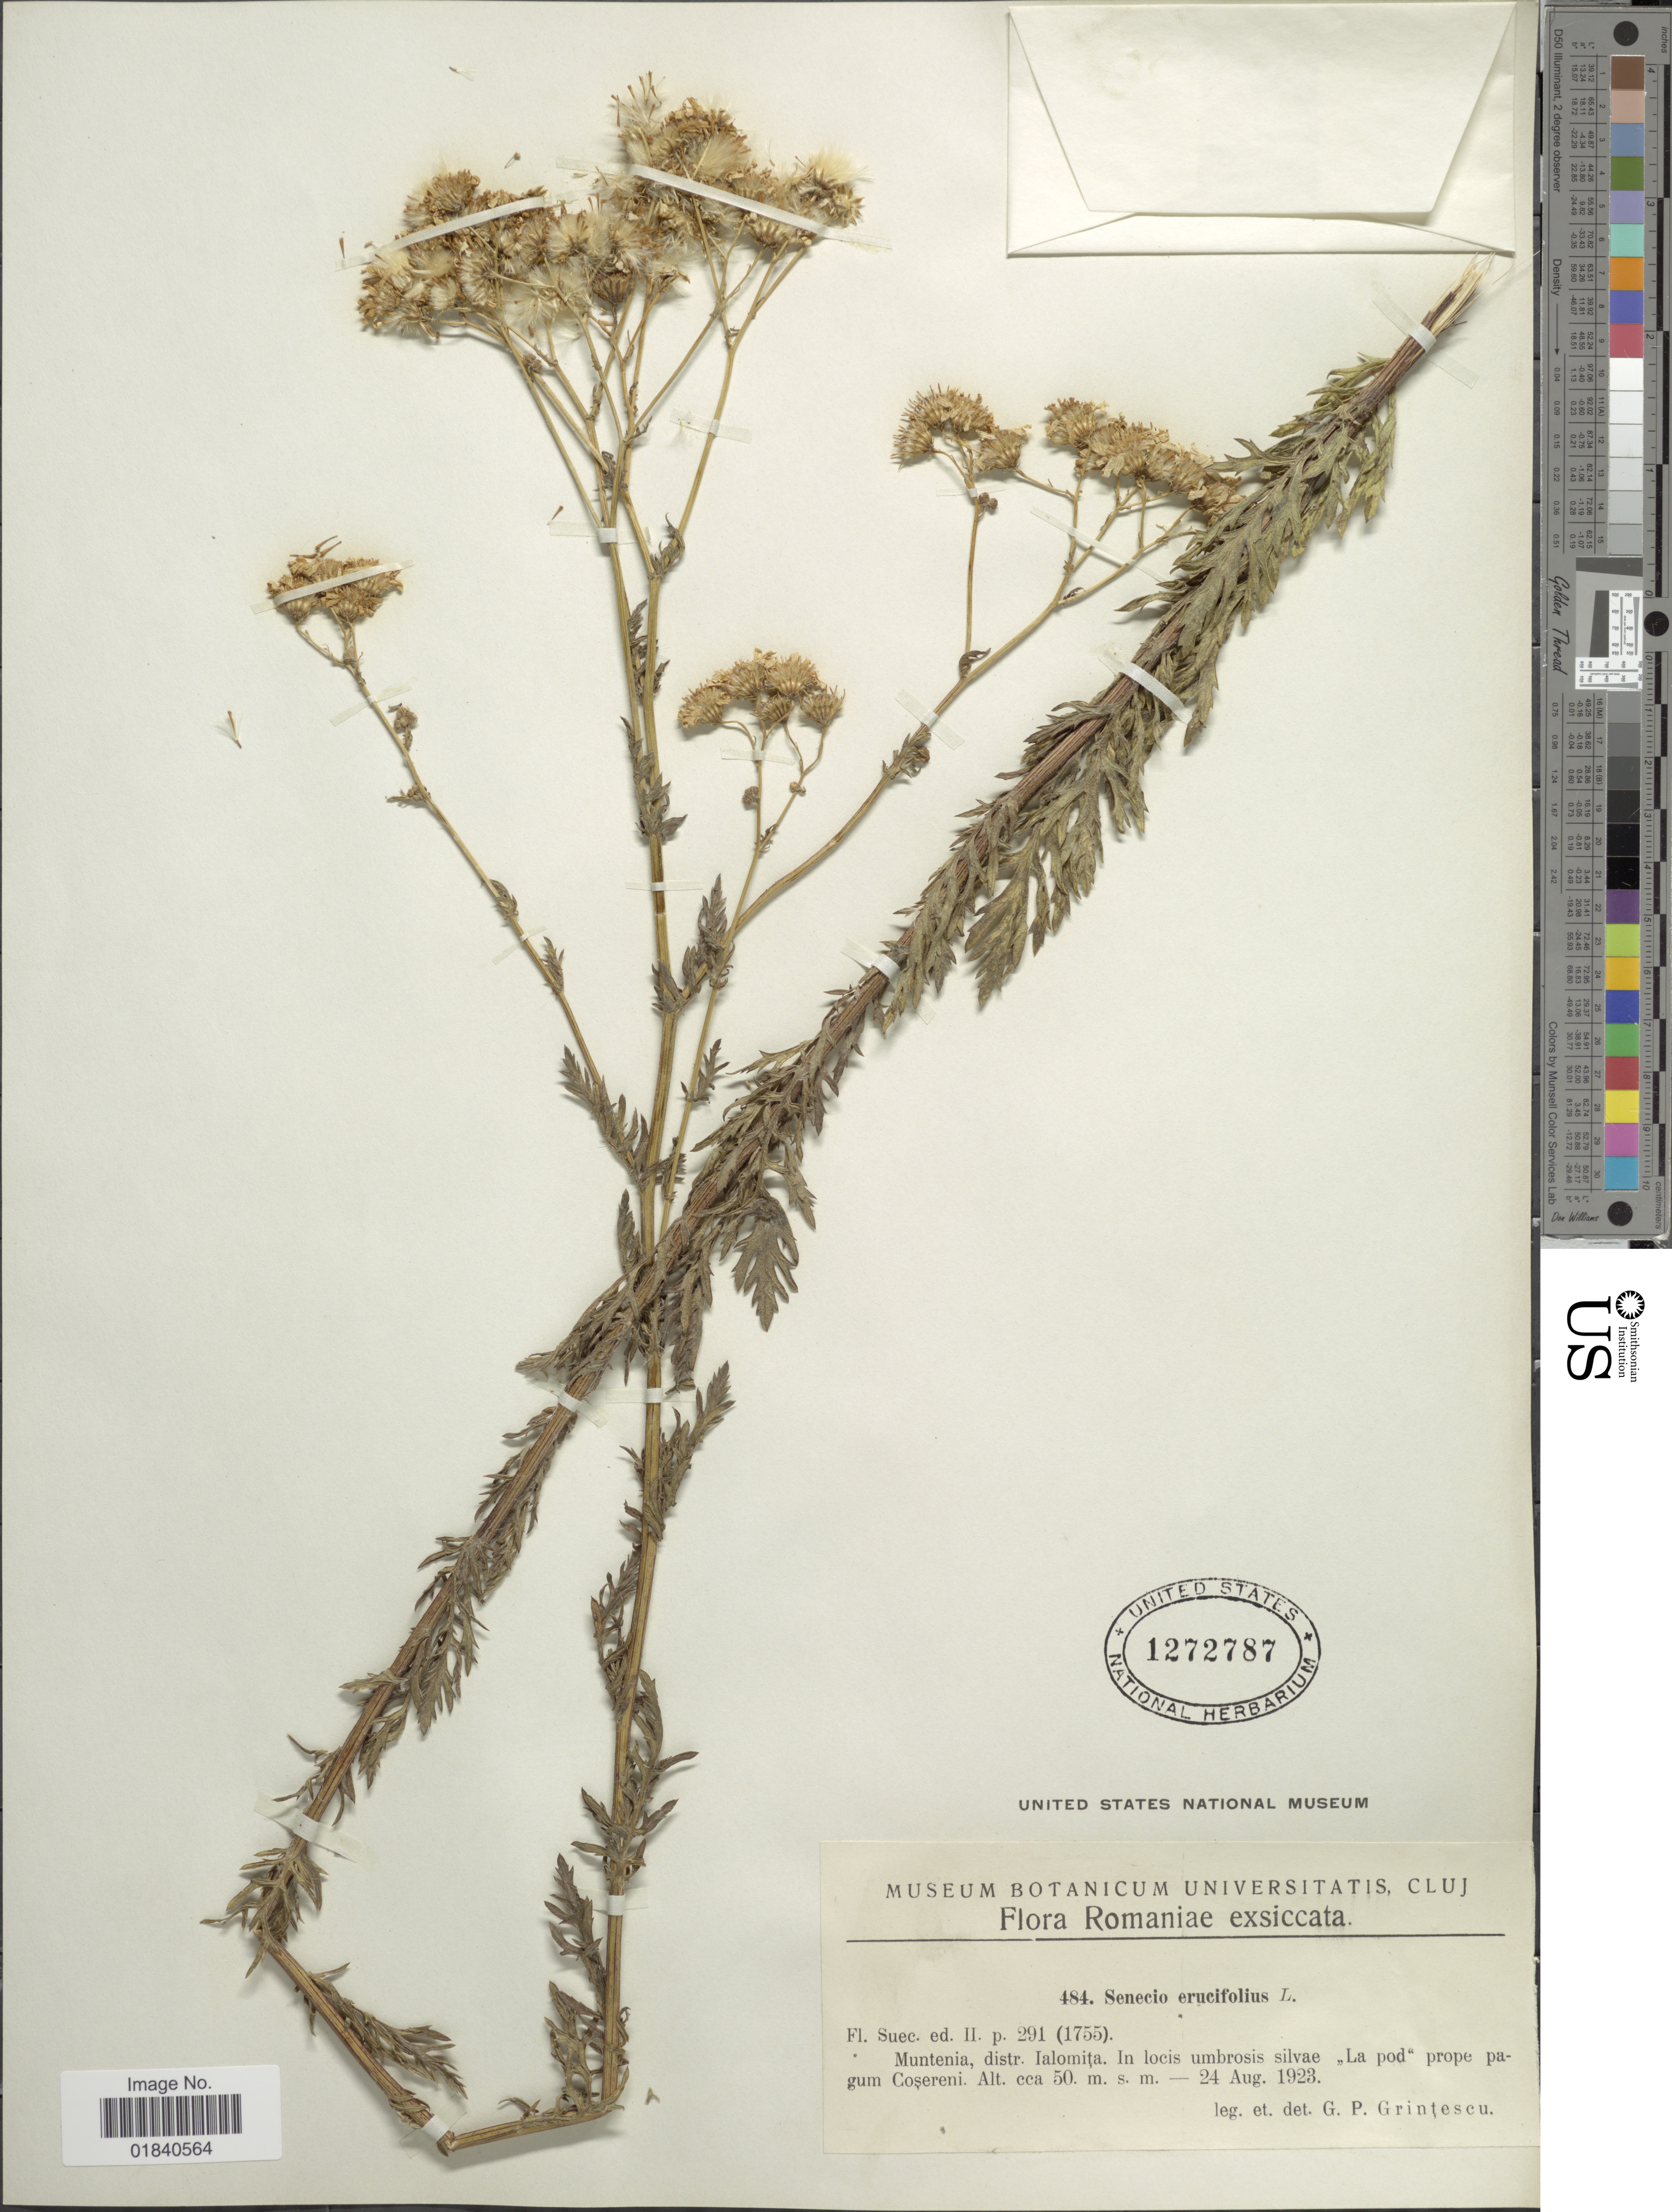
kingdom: Plantae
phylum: Tracheophyta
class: Magnoliopsida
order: Asterales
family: Asteraceae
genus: Jacobaea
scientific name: Jacobaea erucifolia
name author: (L.) G. Gaertn. et al.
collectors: G. Grintescu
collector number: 484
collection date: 1923-08-24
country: Romania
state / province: Ialomita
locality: Muntenia. In locis umbrosis silvae "La pod" prope pagum Cosereni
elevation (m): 50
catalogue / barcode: US 1272787